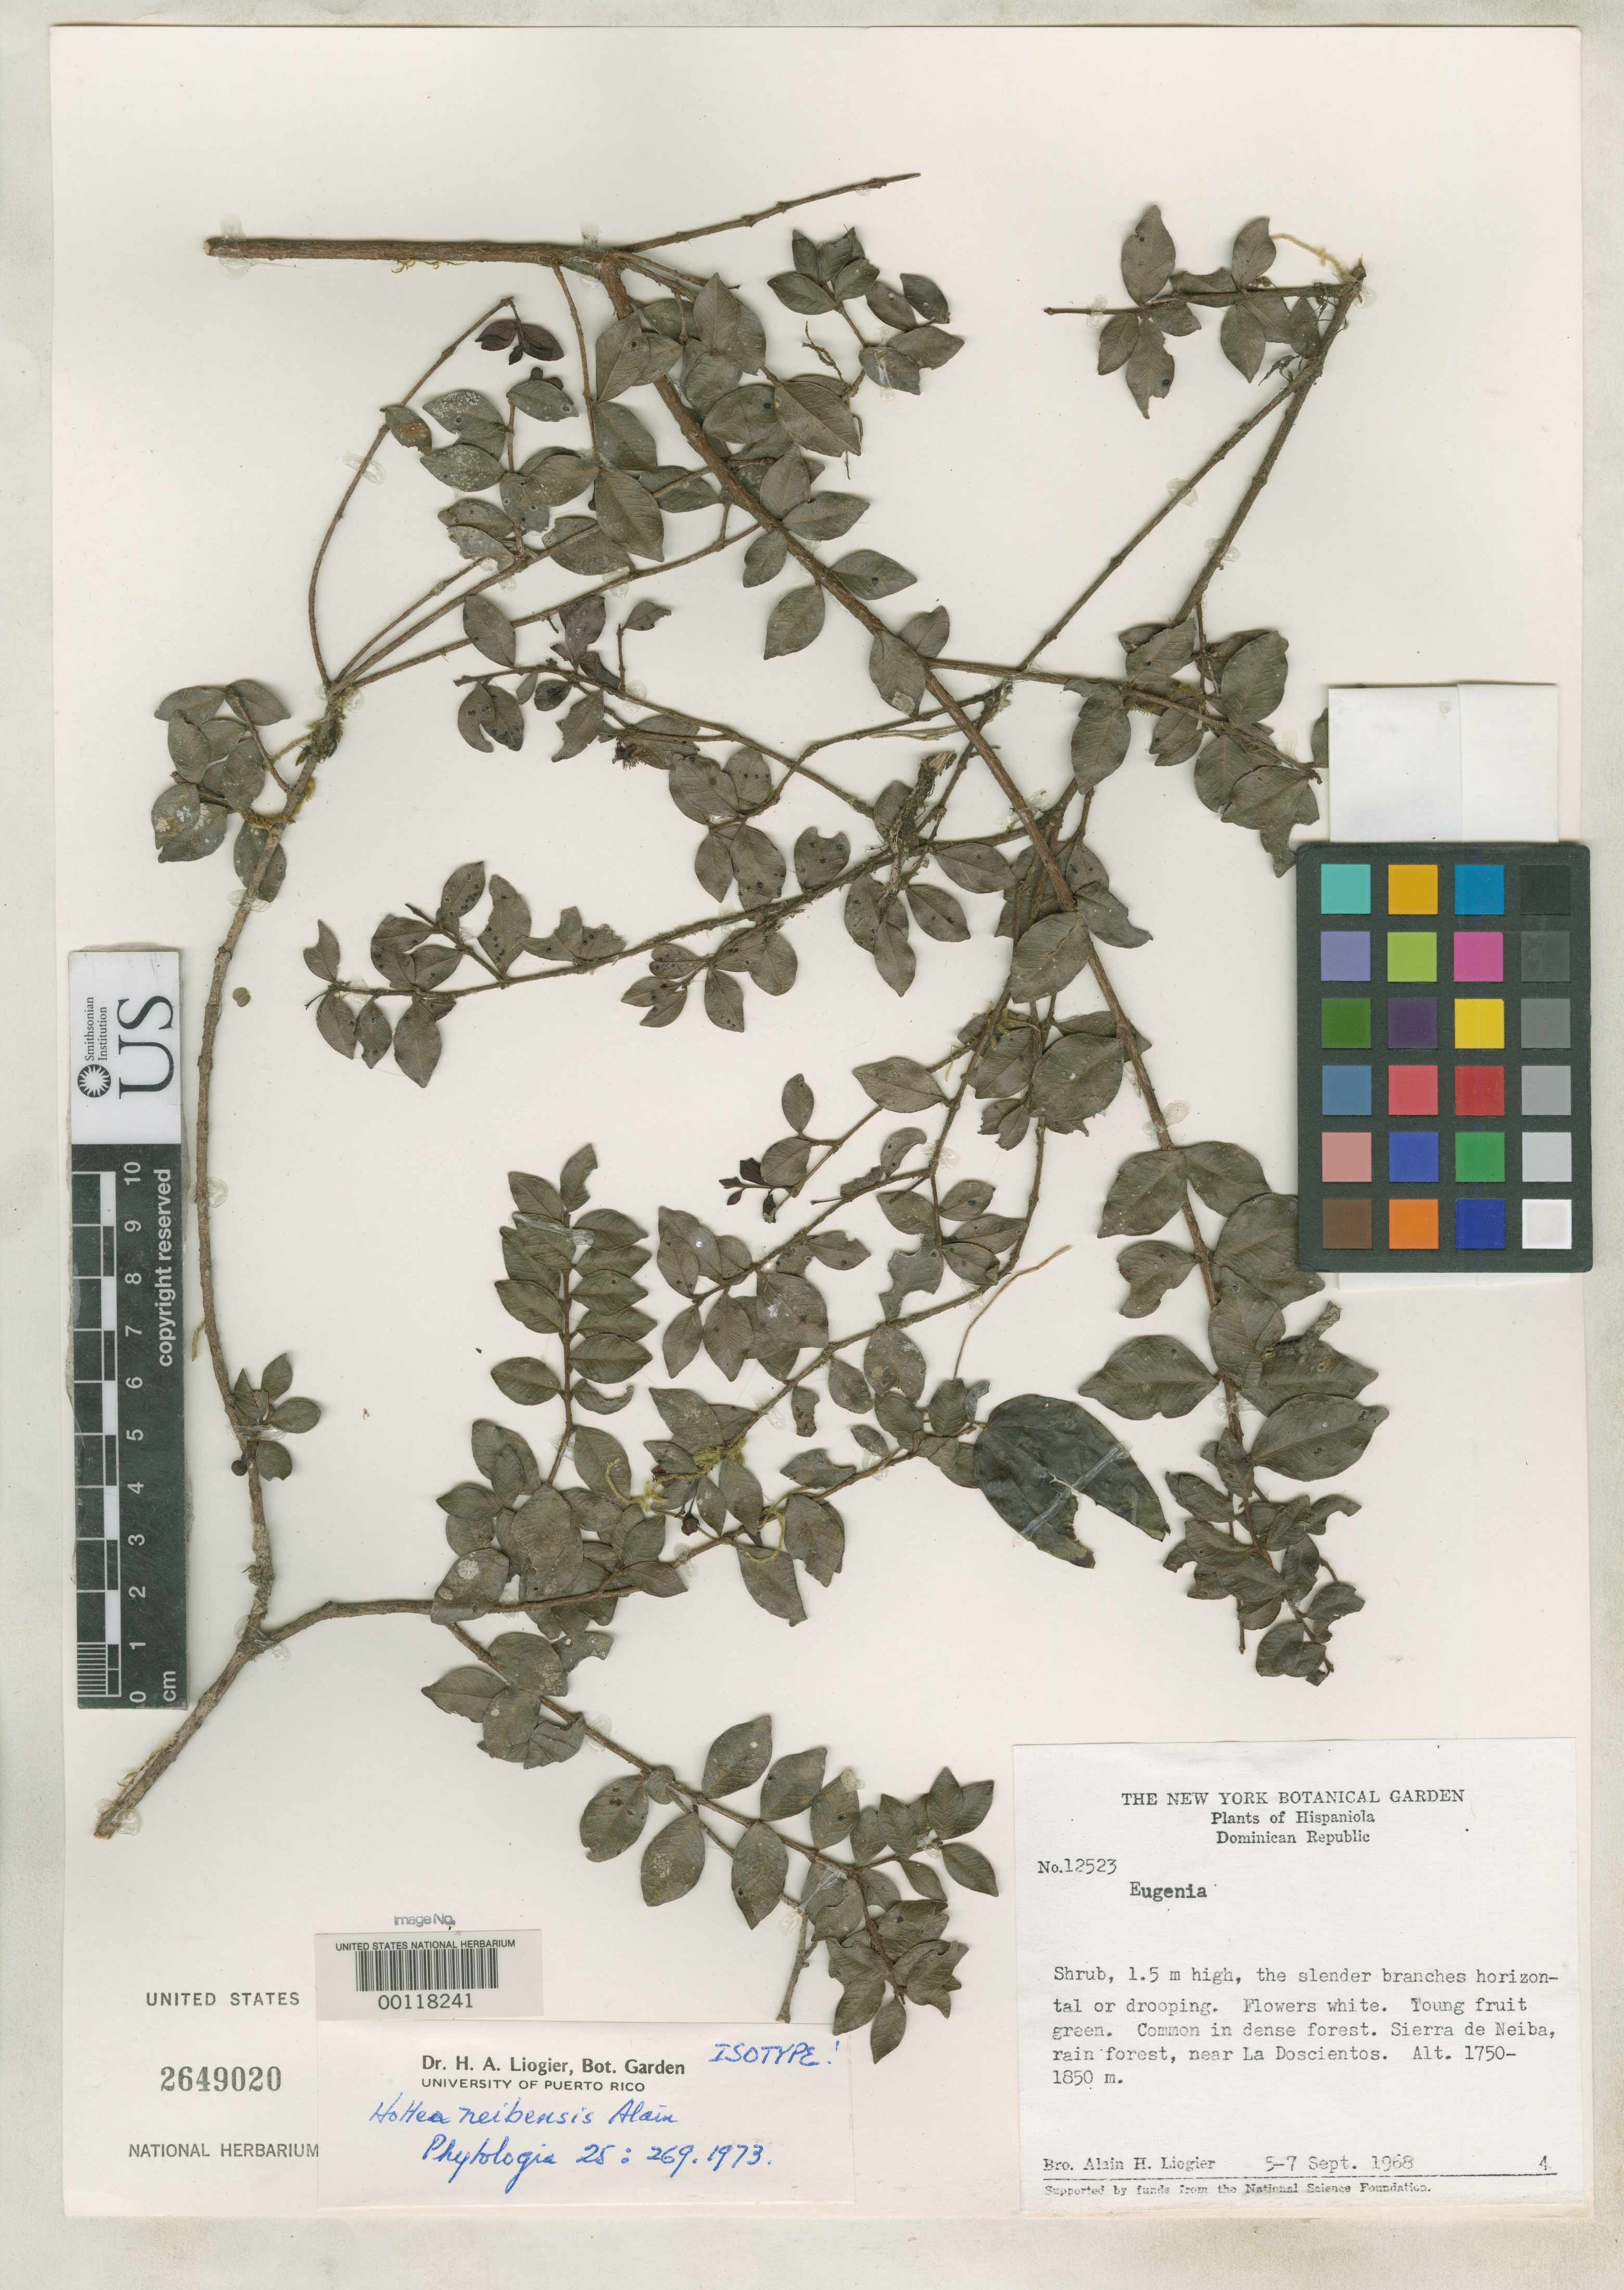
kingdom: Plantae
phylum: Tracheophyta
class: Magnoliopsida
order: Myrtales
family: Myrtaceae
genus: Hottea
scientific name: Hottea neibensis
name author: Alain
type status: Isotype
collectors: A. H. Liogier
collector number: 12523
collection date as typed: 05 Sep 1968 to 07 Sep 1968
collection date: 1968-09-05/1968-09-07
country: Dominican Republic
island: Hispaniola Island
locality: Sierra de Neiba near Los Doscientos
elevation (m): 1750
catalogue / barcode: US 2649020